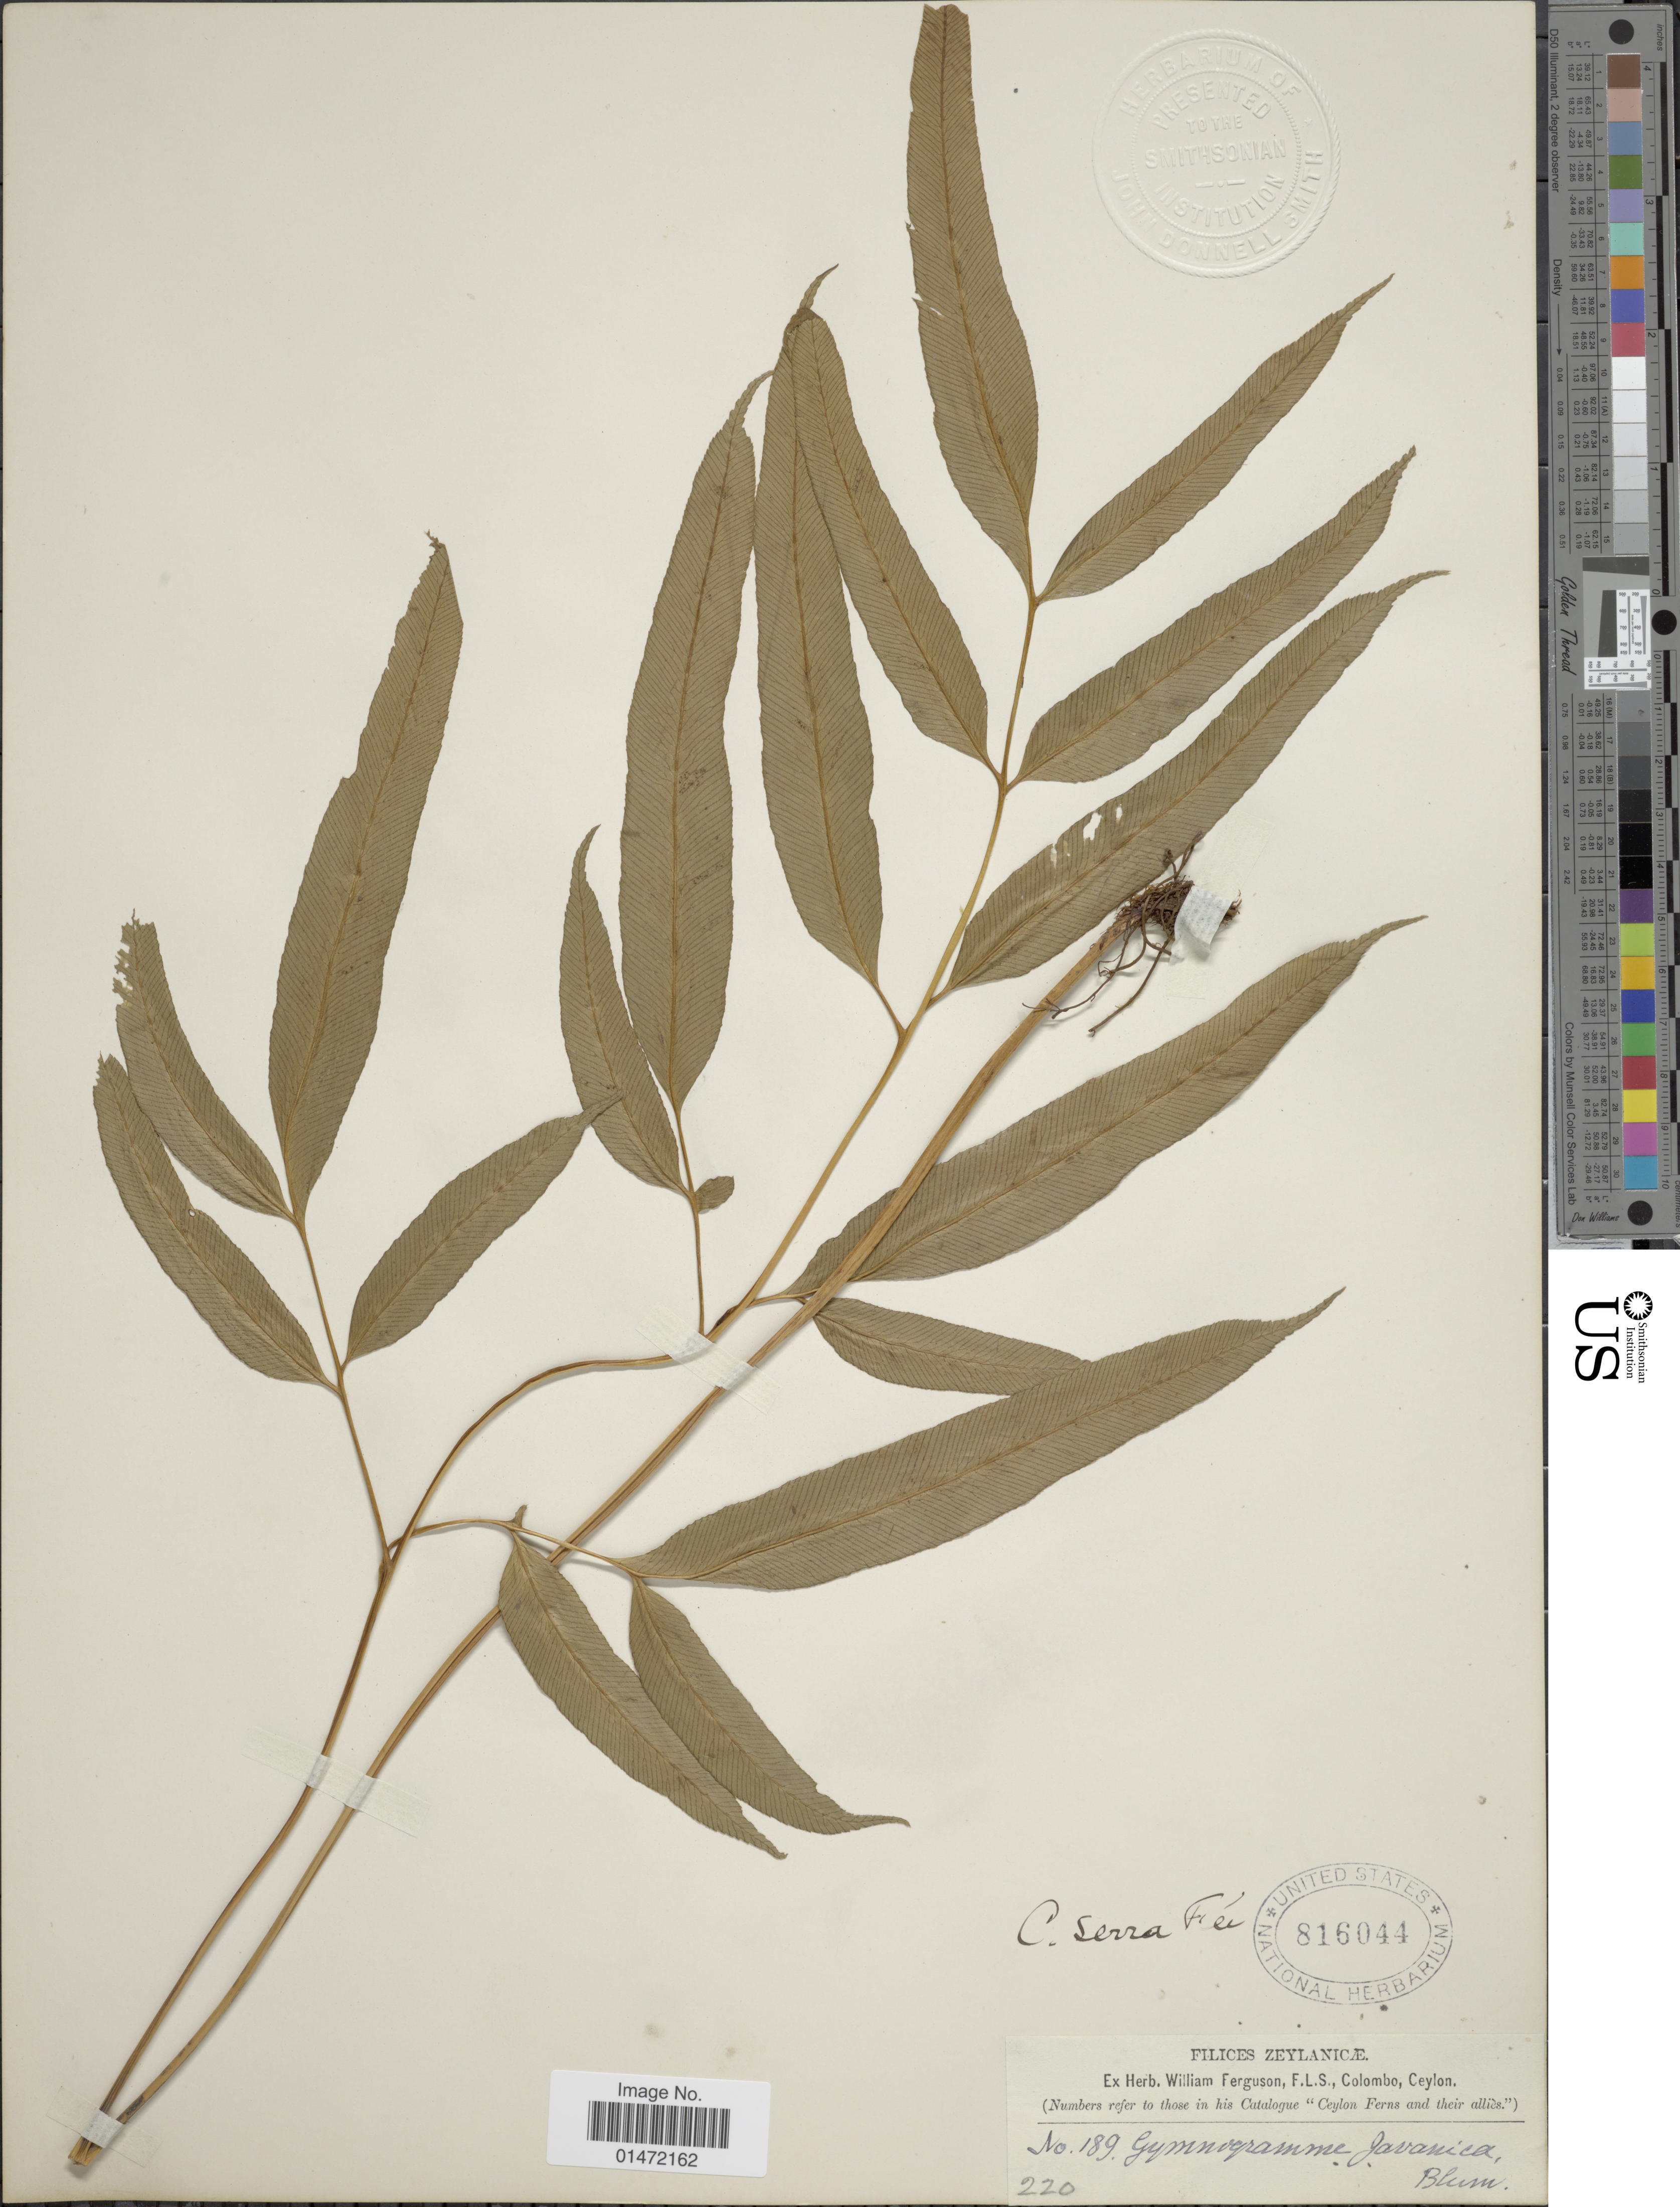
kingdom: Plantae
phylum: Tracheophyta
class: Polypodiopsida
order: Polypodiales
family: Pteridaceae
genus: Coniogramme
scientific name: Coniogramme serra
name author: Fée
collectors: ex herb. W. Ferguson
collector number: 189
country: Sri Lanka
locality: Zeylanicæ, Ceylon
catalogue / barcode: US 816044